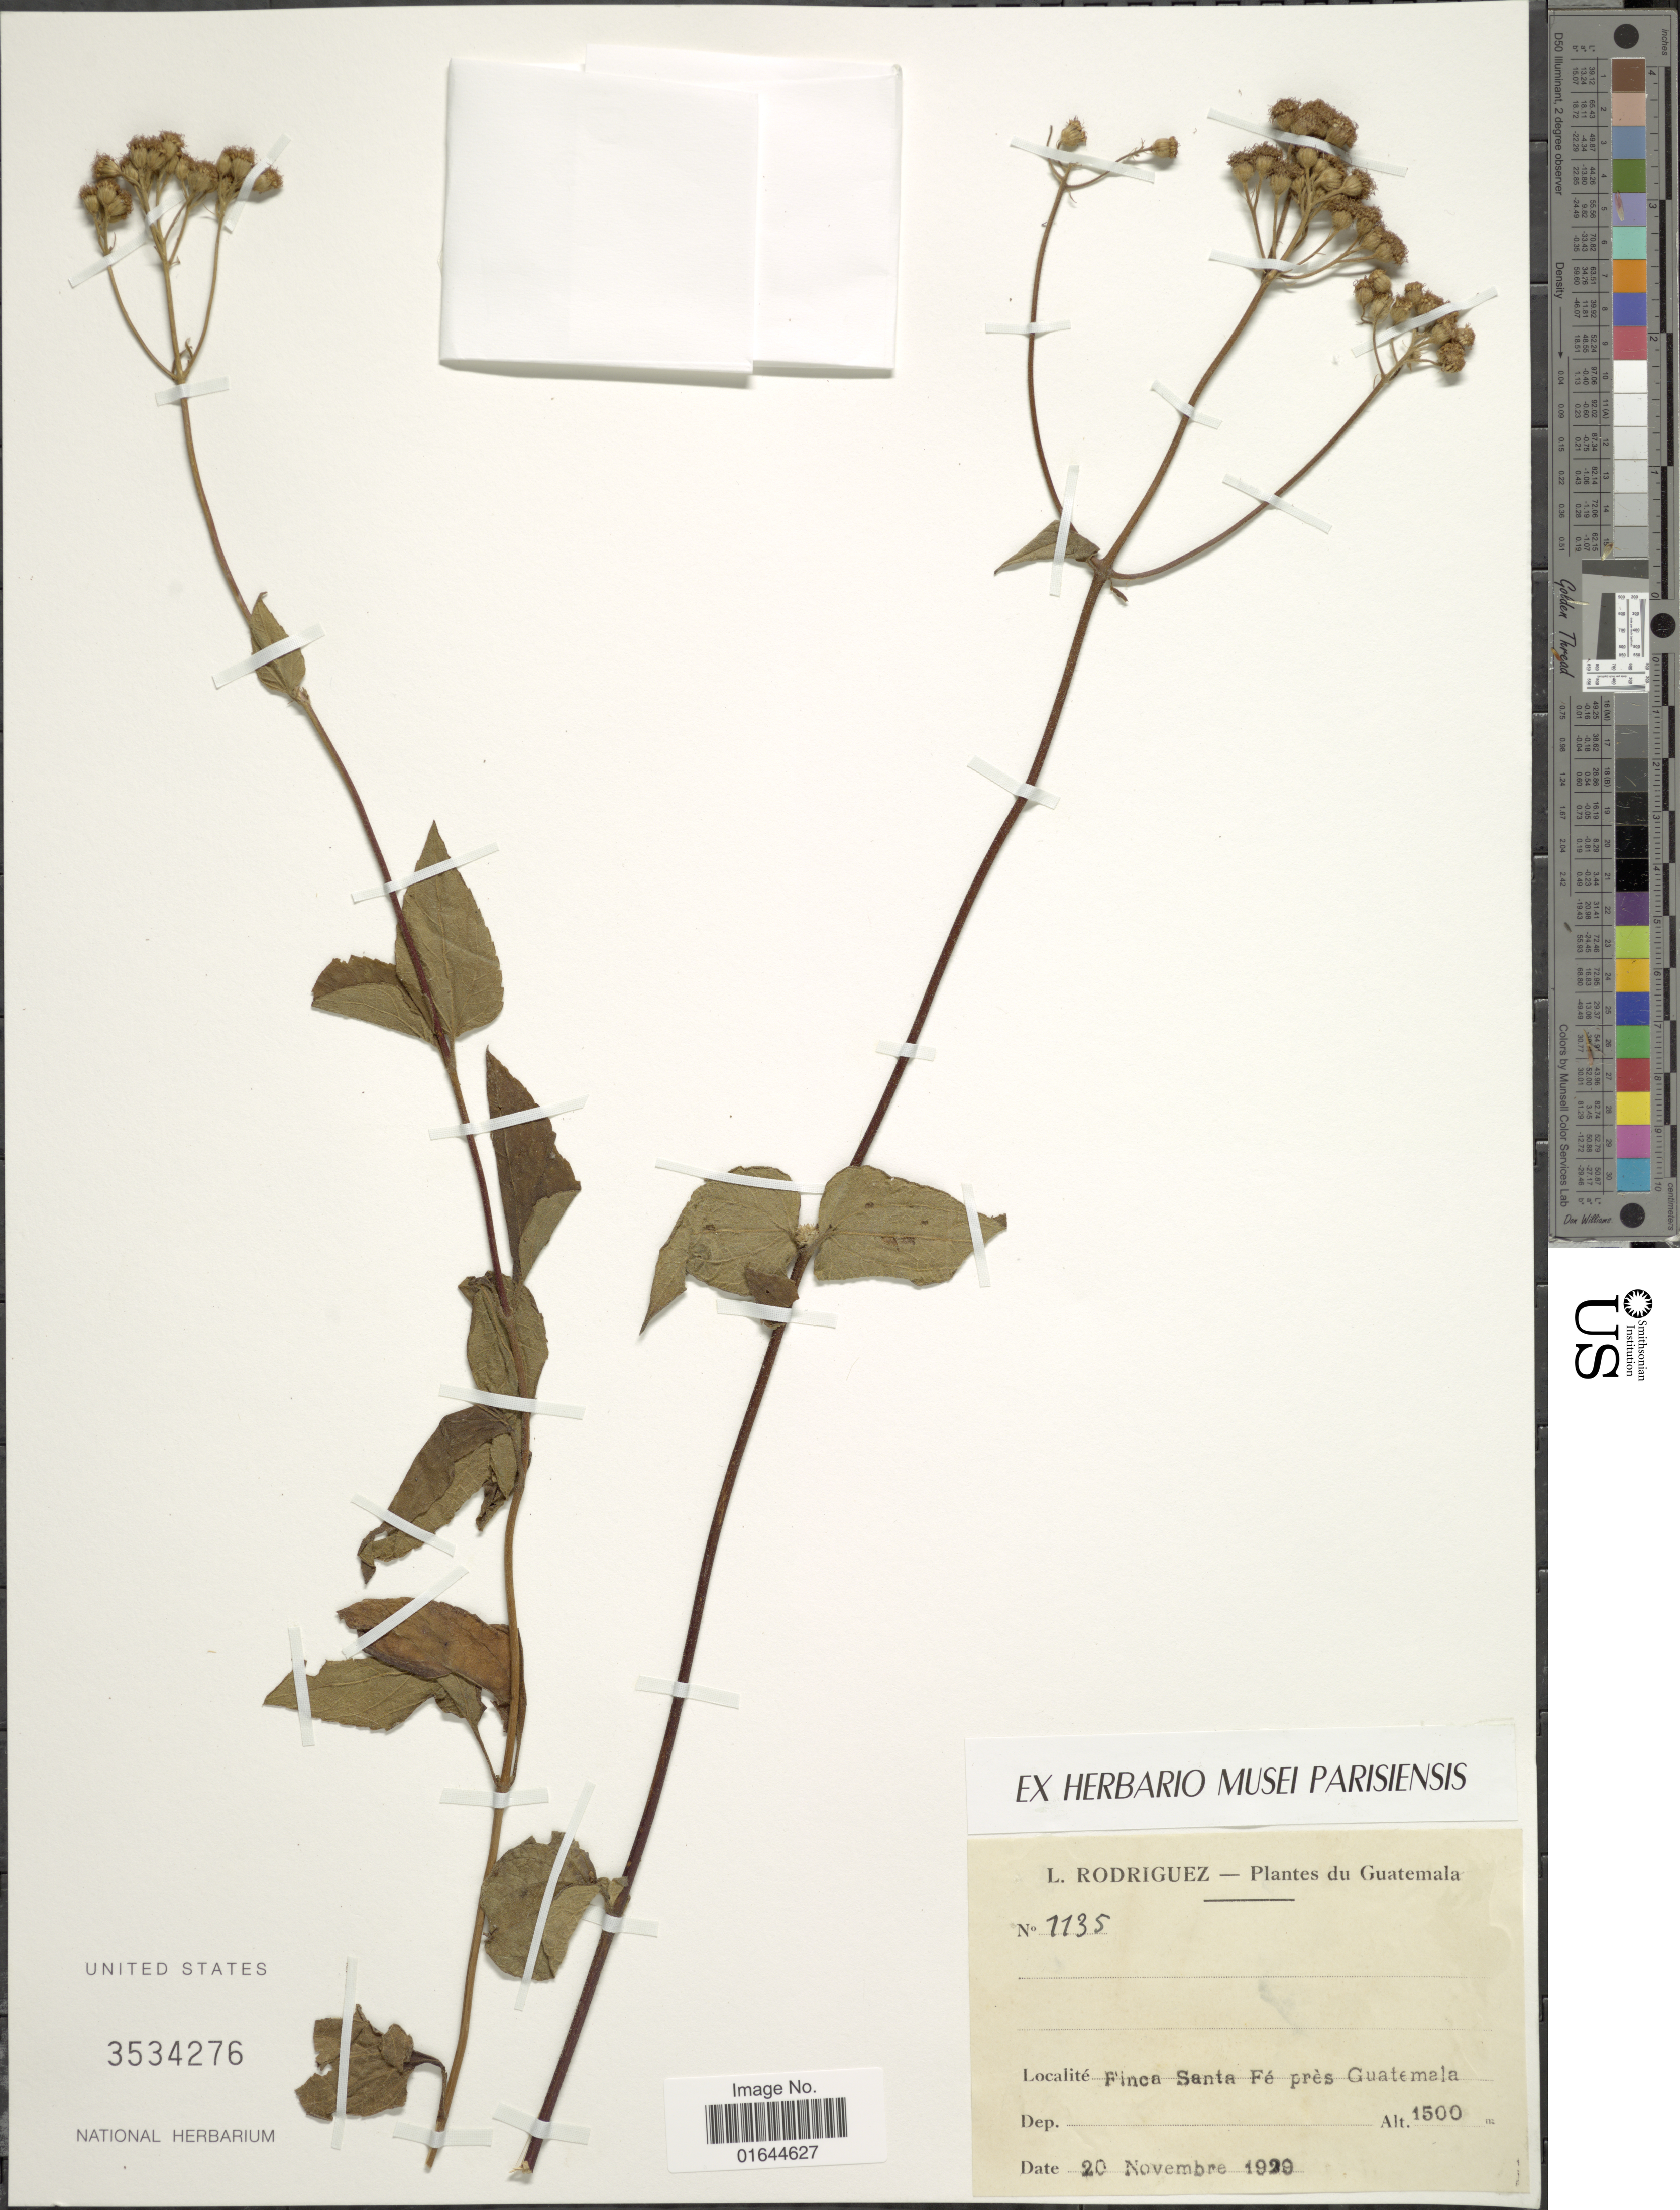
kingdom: Plantae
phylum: Tracheophyta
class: Magnoliopsida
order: Asterales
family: Asteraceae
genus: Ageratum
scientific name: Ageratum corymbosum f. corymbosum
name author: Zuccagni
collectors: I. Rodríguez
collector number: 1135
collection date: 1929-11-20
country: Guatemala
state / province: Guatemala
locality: Guatemala. Finca Santa Fe pres Guatemala.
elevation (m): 1500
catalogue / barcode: US 3534276